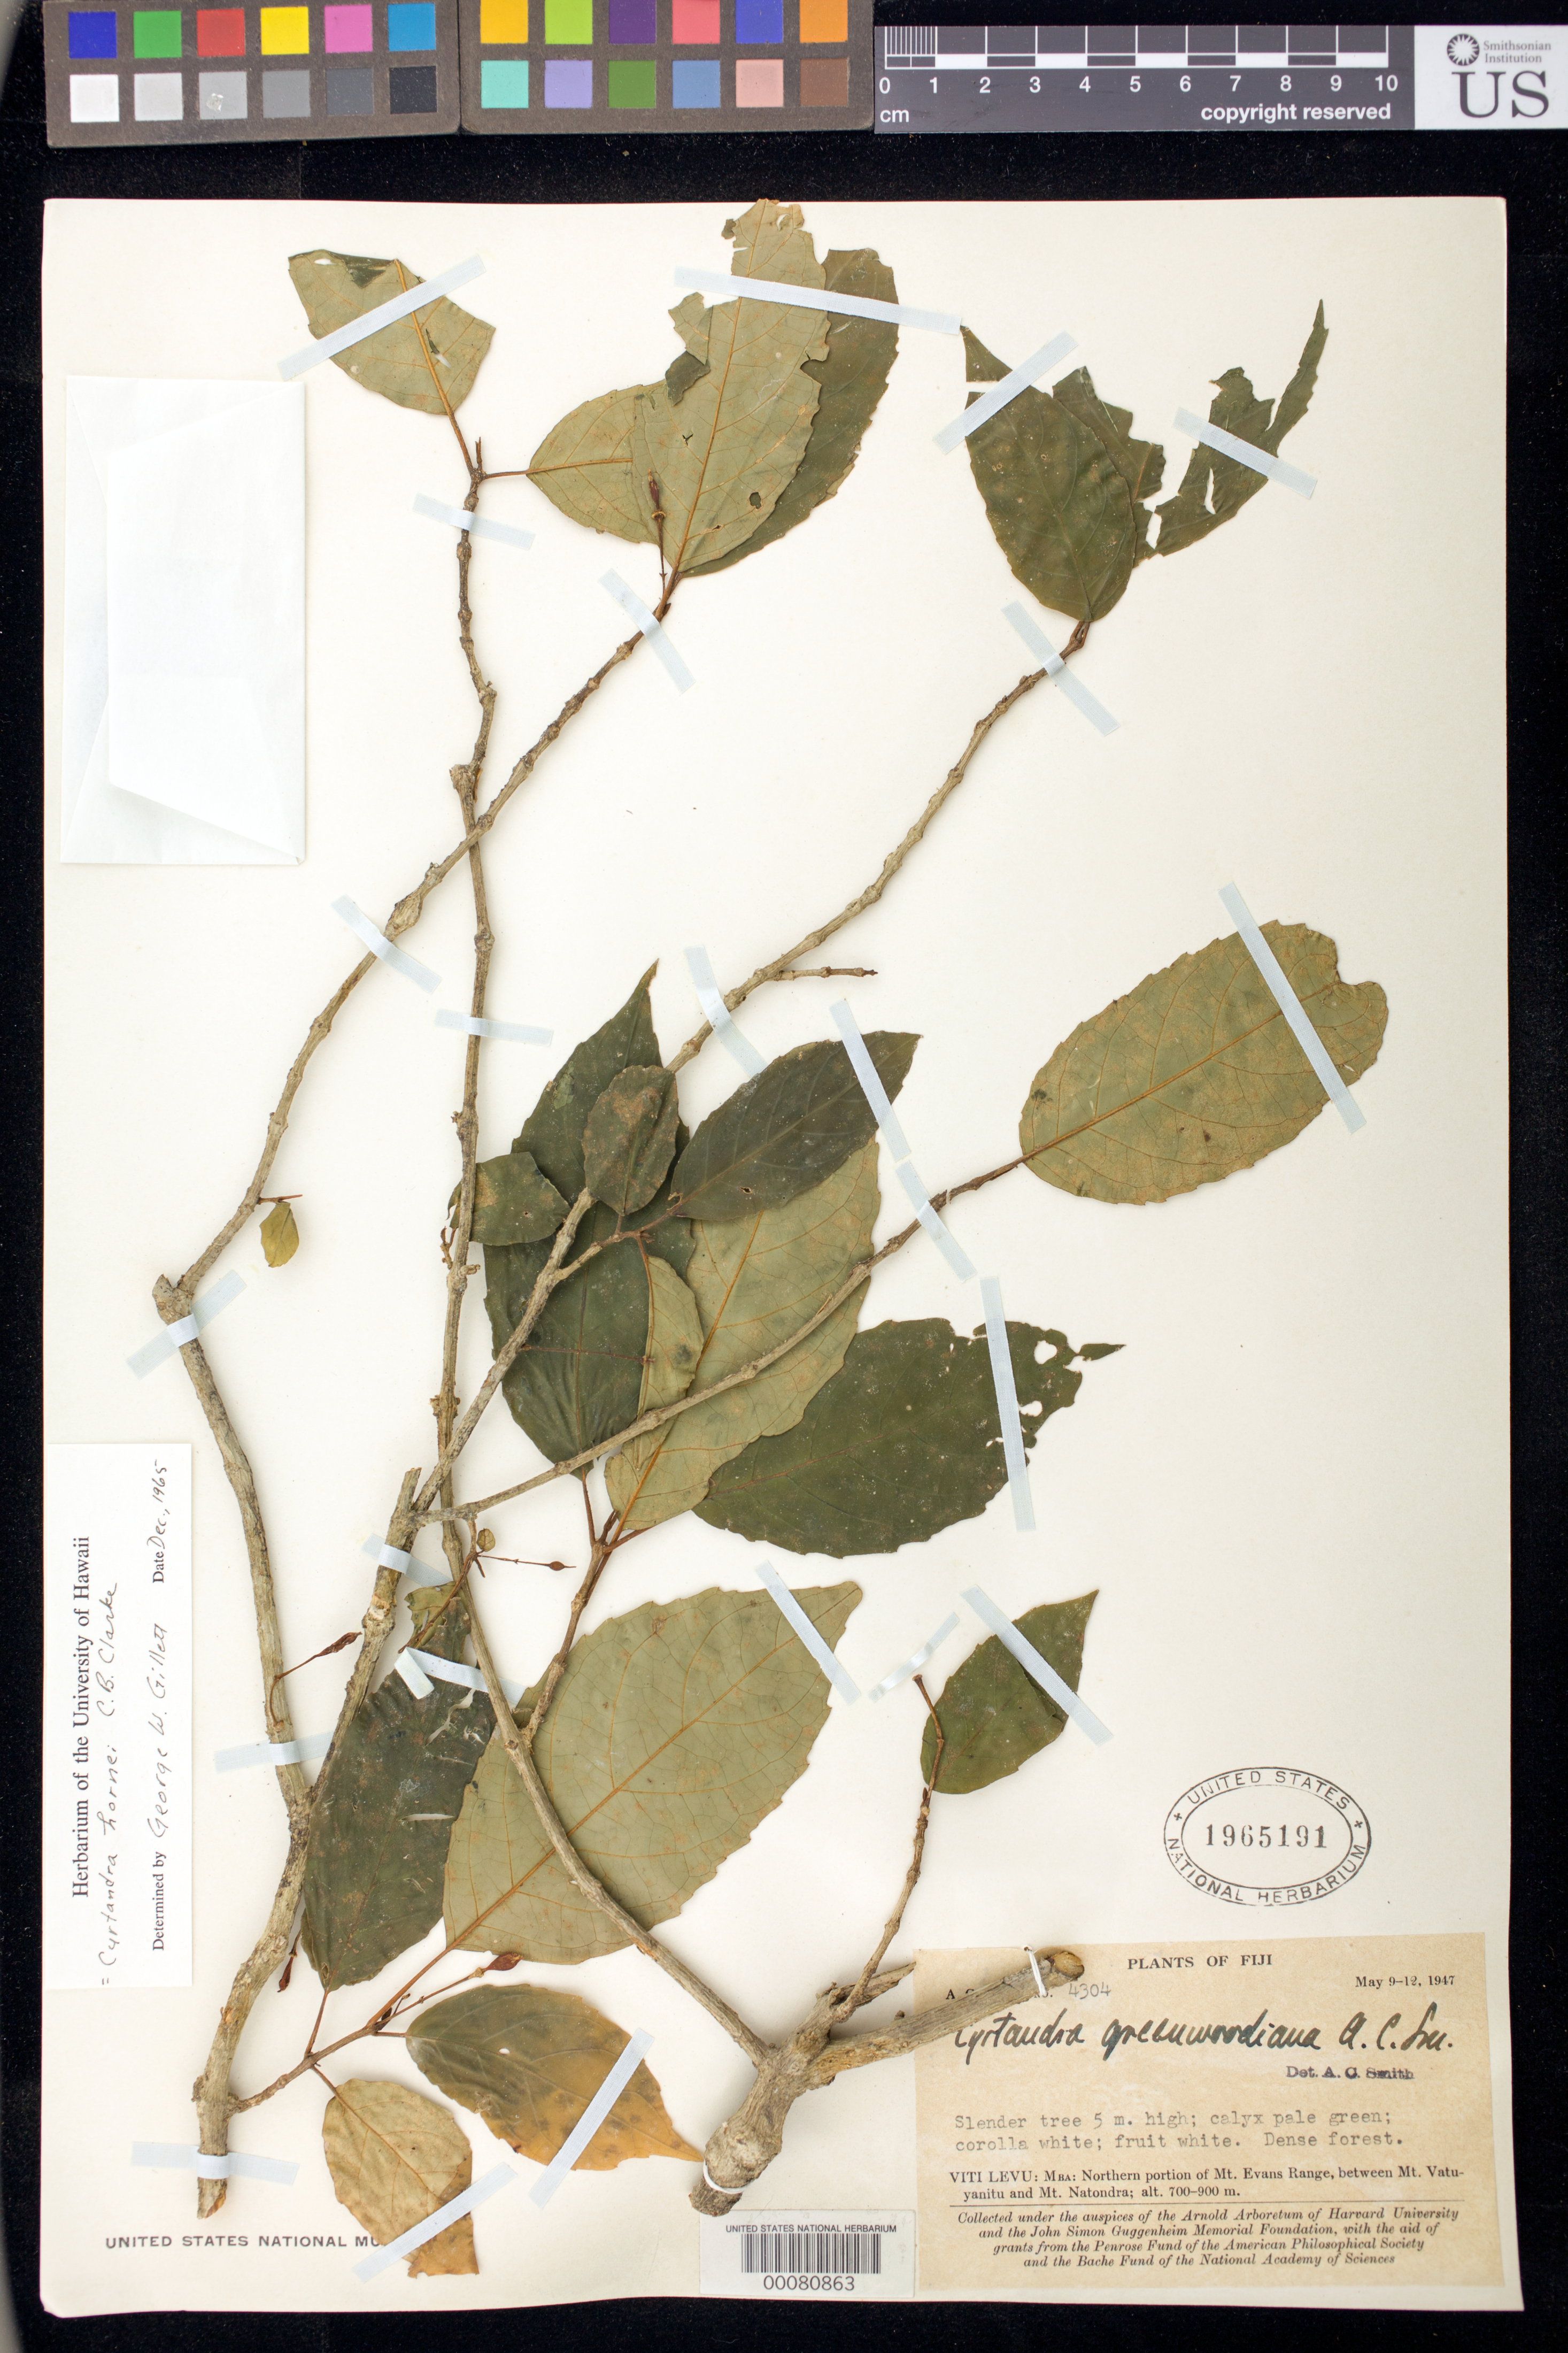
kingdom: Plantae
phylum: Tracheophyta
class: Magnoliopsida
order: Lamiales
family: Gesneriaceae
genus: Cyrtandra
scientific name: Cyrtandra hornei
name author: C.B. Clarke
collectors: A. C. Smith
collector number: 4304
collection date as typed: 09-12 May 1947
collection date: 1947-05-09/1947-05-12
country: Fiji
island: Viti Levu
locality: Mba, northern portion of mt evans range, between mt vatuyanitu and mt natondra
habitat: Dense forest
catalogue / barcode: US 1965191